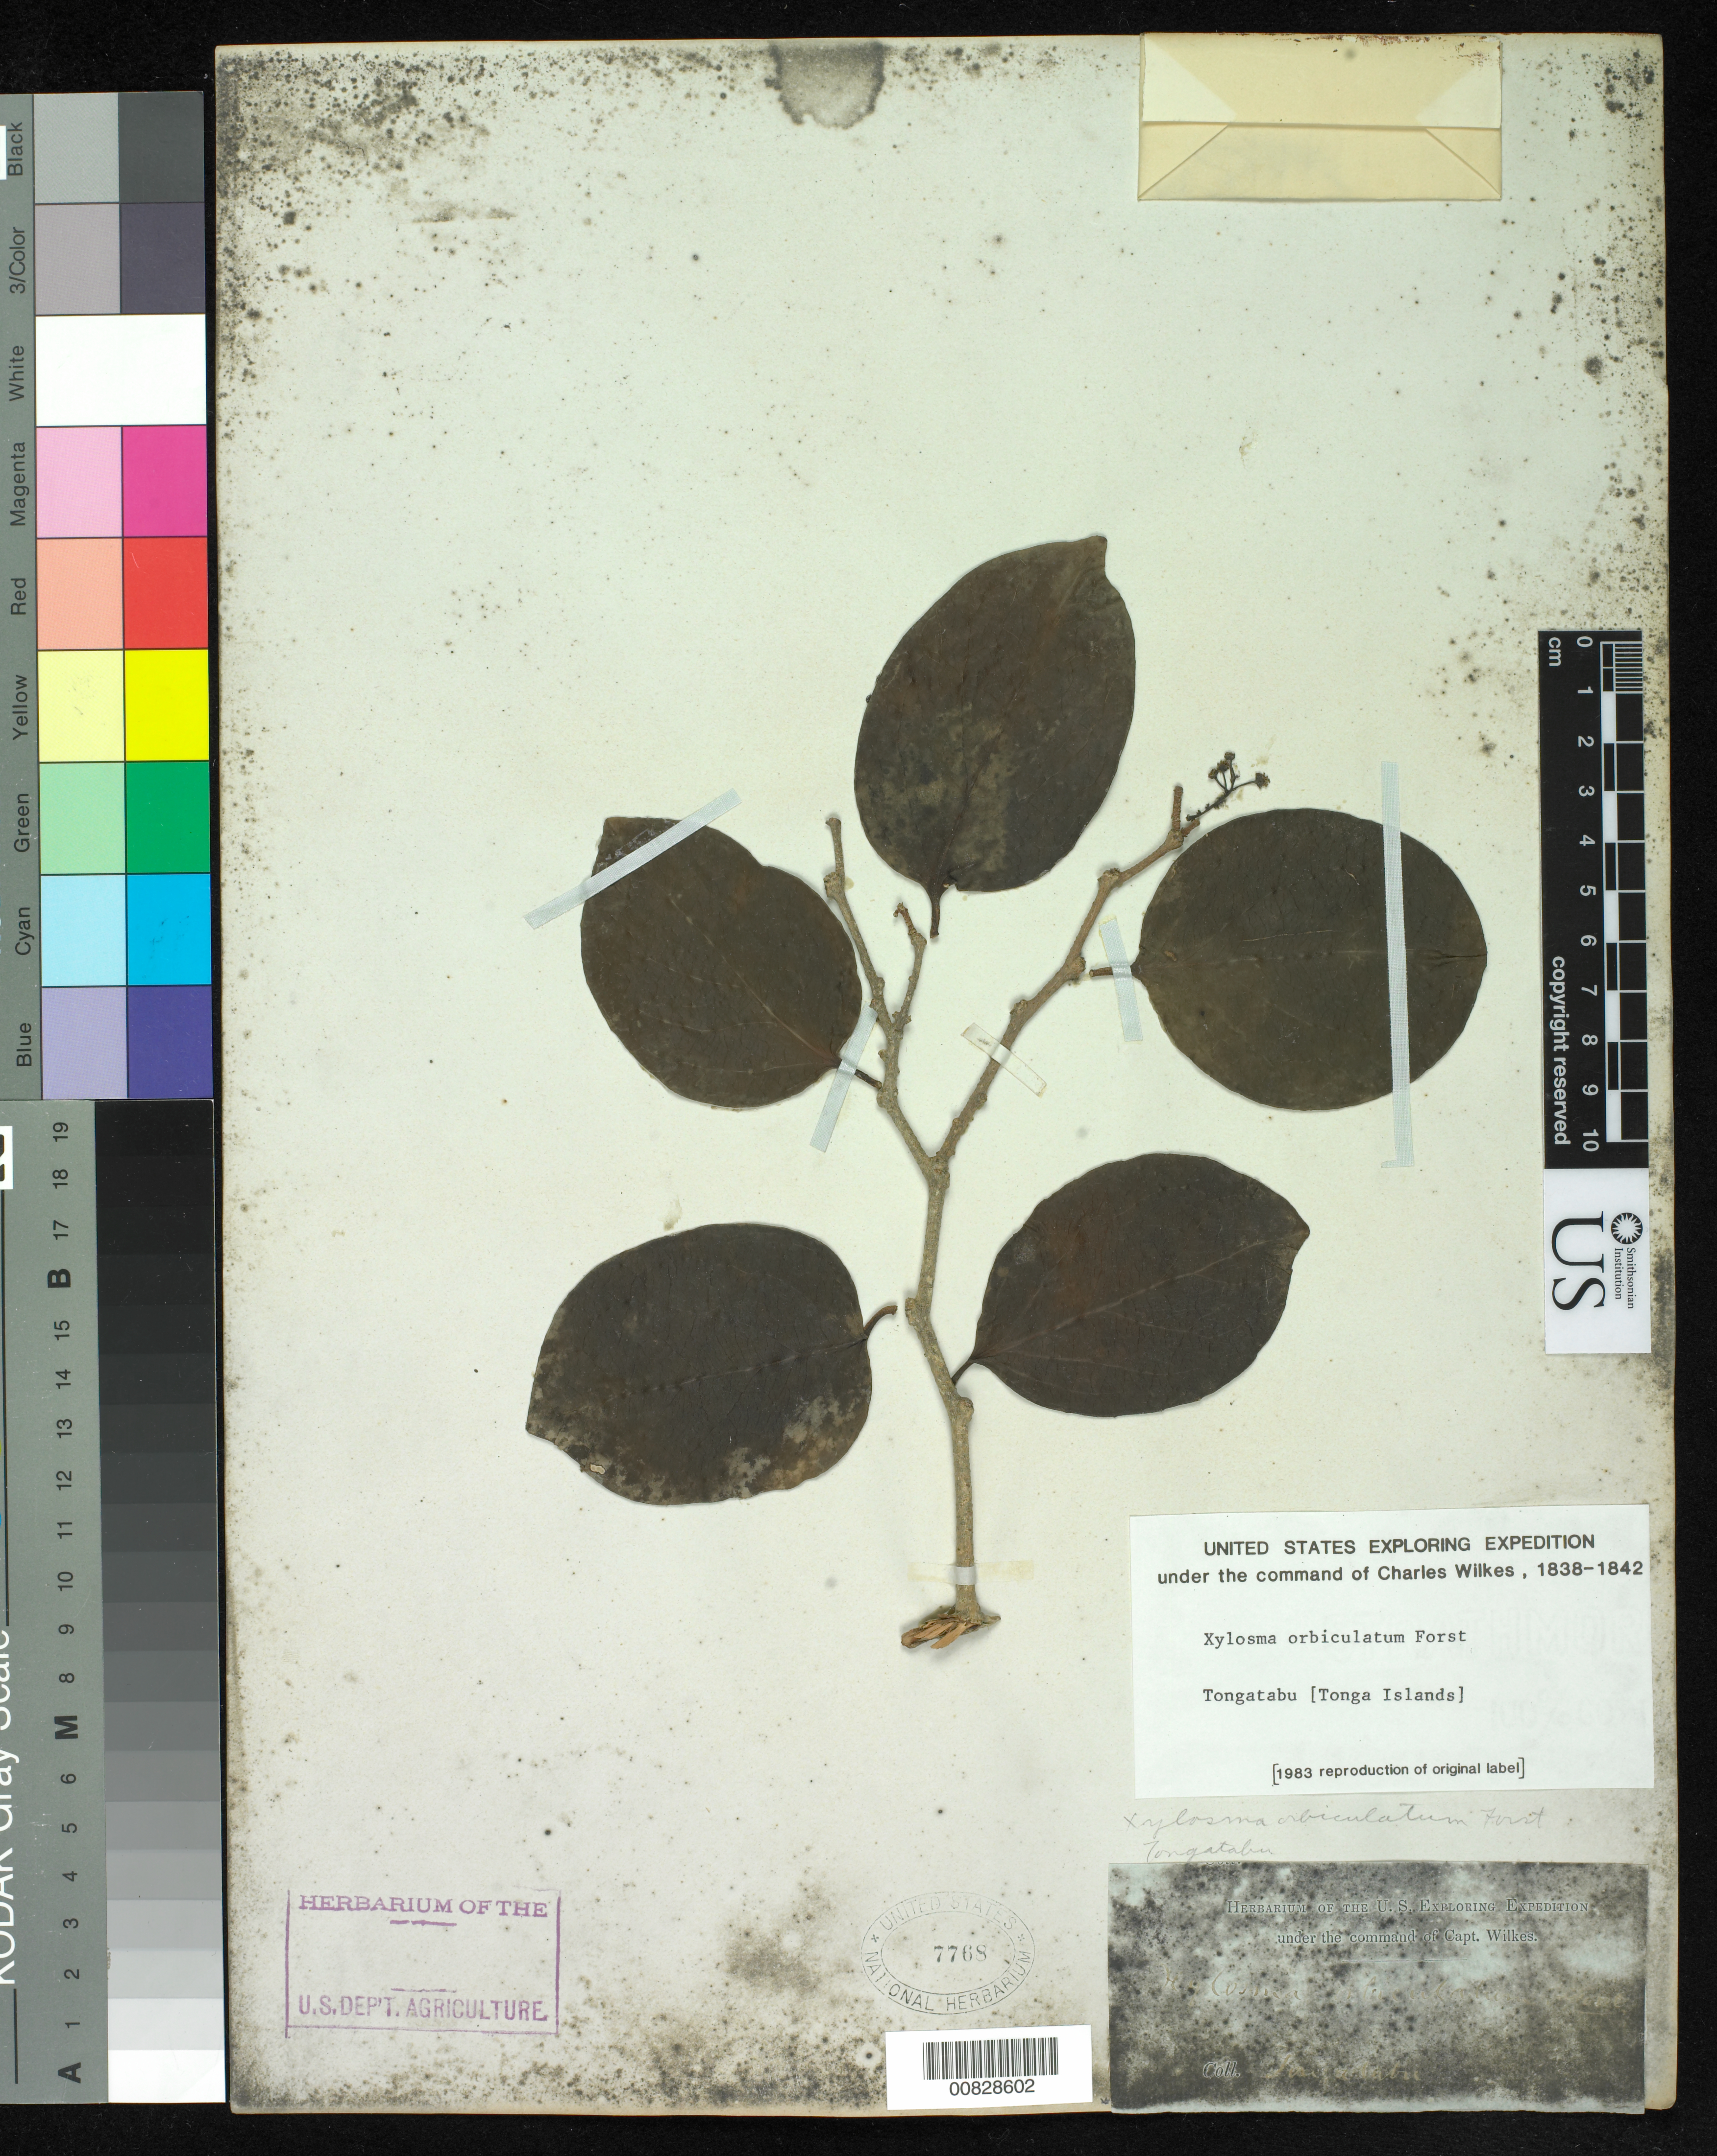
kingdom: Plantae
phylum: Tracheophyta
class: Magnoliopsida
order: Malpighiales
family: Salicaceae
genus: Xylosma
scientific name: Xylosma orbiculata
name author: G. Forst.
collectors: Wilkes Explor. Exped.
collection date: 1838/1842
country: Tonga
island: Tongatapu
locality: Tongatabu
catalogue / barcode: US 7768